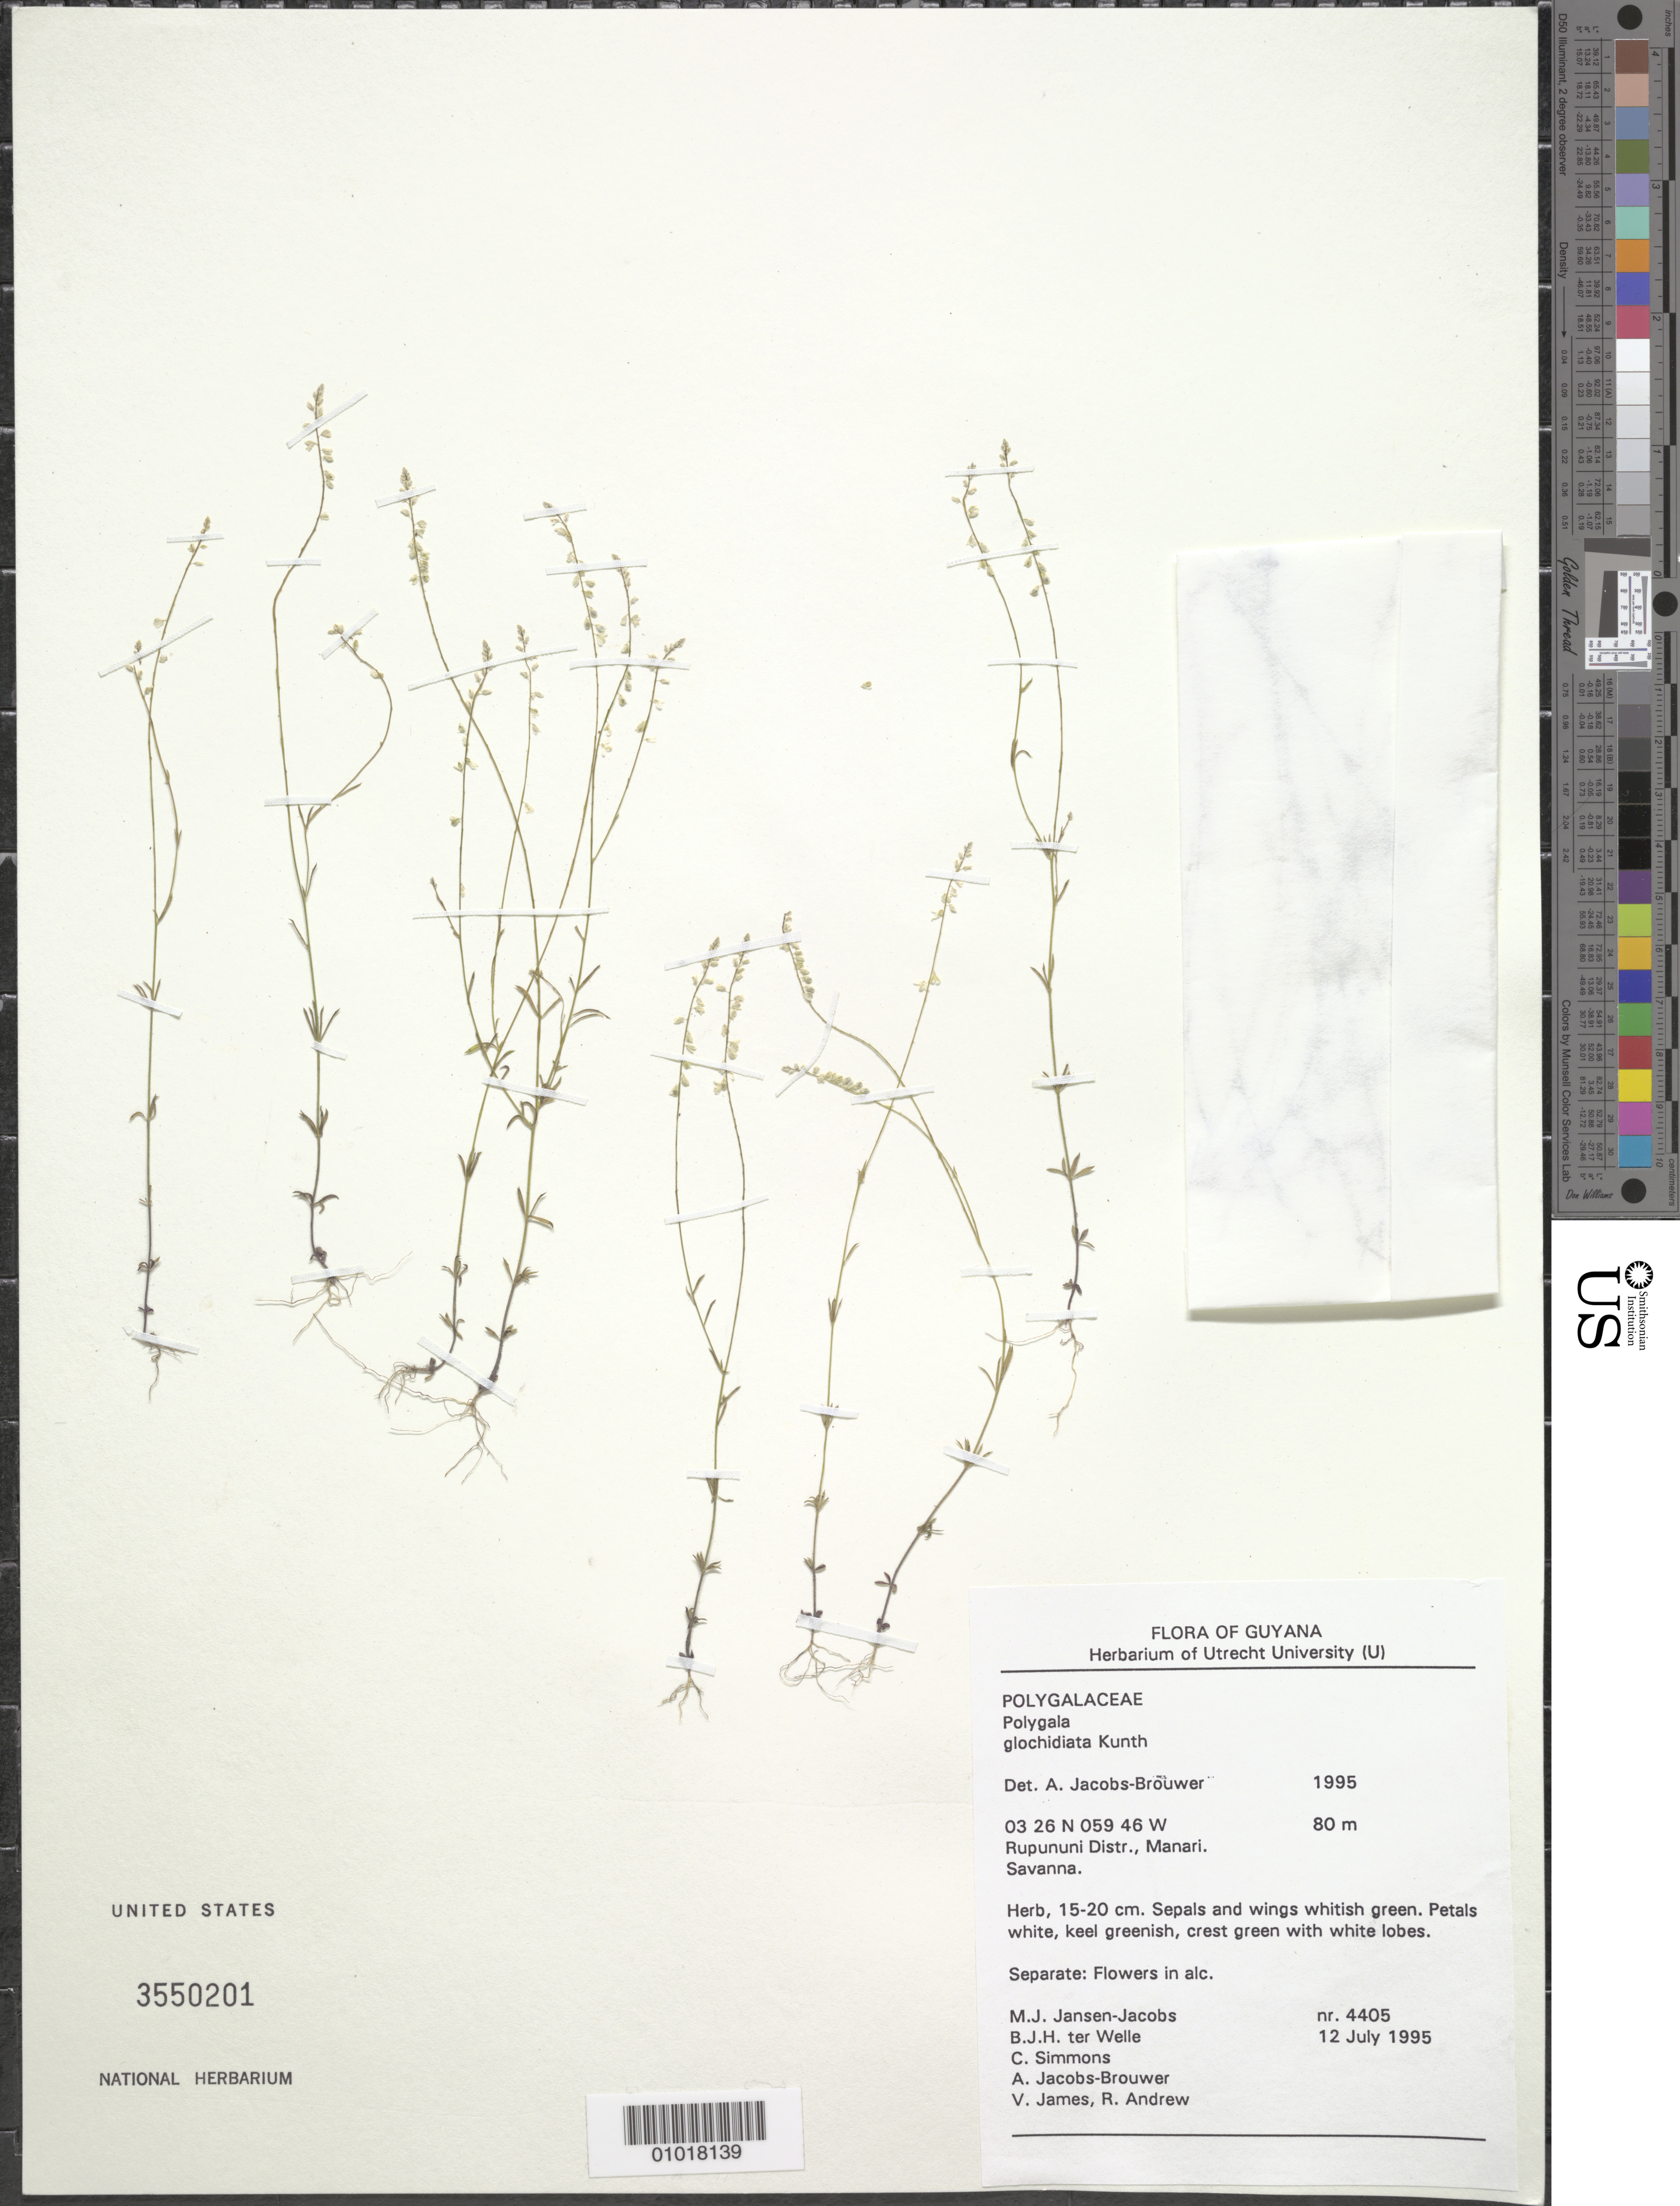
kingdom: Plantae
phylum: Tracheophyta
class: Magnoliopsida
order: Fabales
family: Polygalaceae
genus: Polygala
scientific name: Polygala glochidiata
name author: Kunth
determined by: Jacobs-Brouwer, A.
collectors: M. J. Jansen-Jacobs, B. Welle, C. Simmons, A. Jacobs-Brouwer, V. James & R. Andrew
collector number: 4405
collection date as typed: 12-Jul-95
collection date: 1995-07-12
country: Guyana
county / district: Rupununi District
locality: Manari.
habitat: Savanna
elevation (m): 80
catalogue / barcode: US 3550201